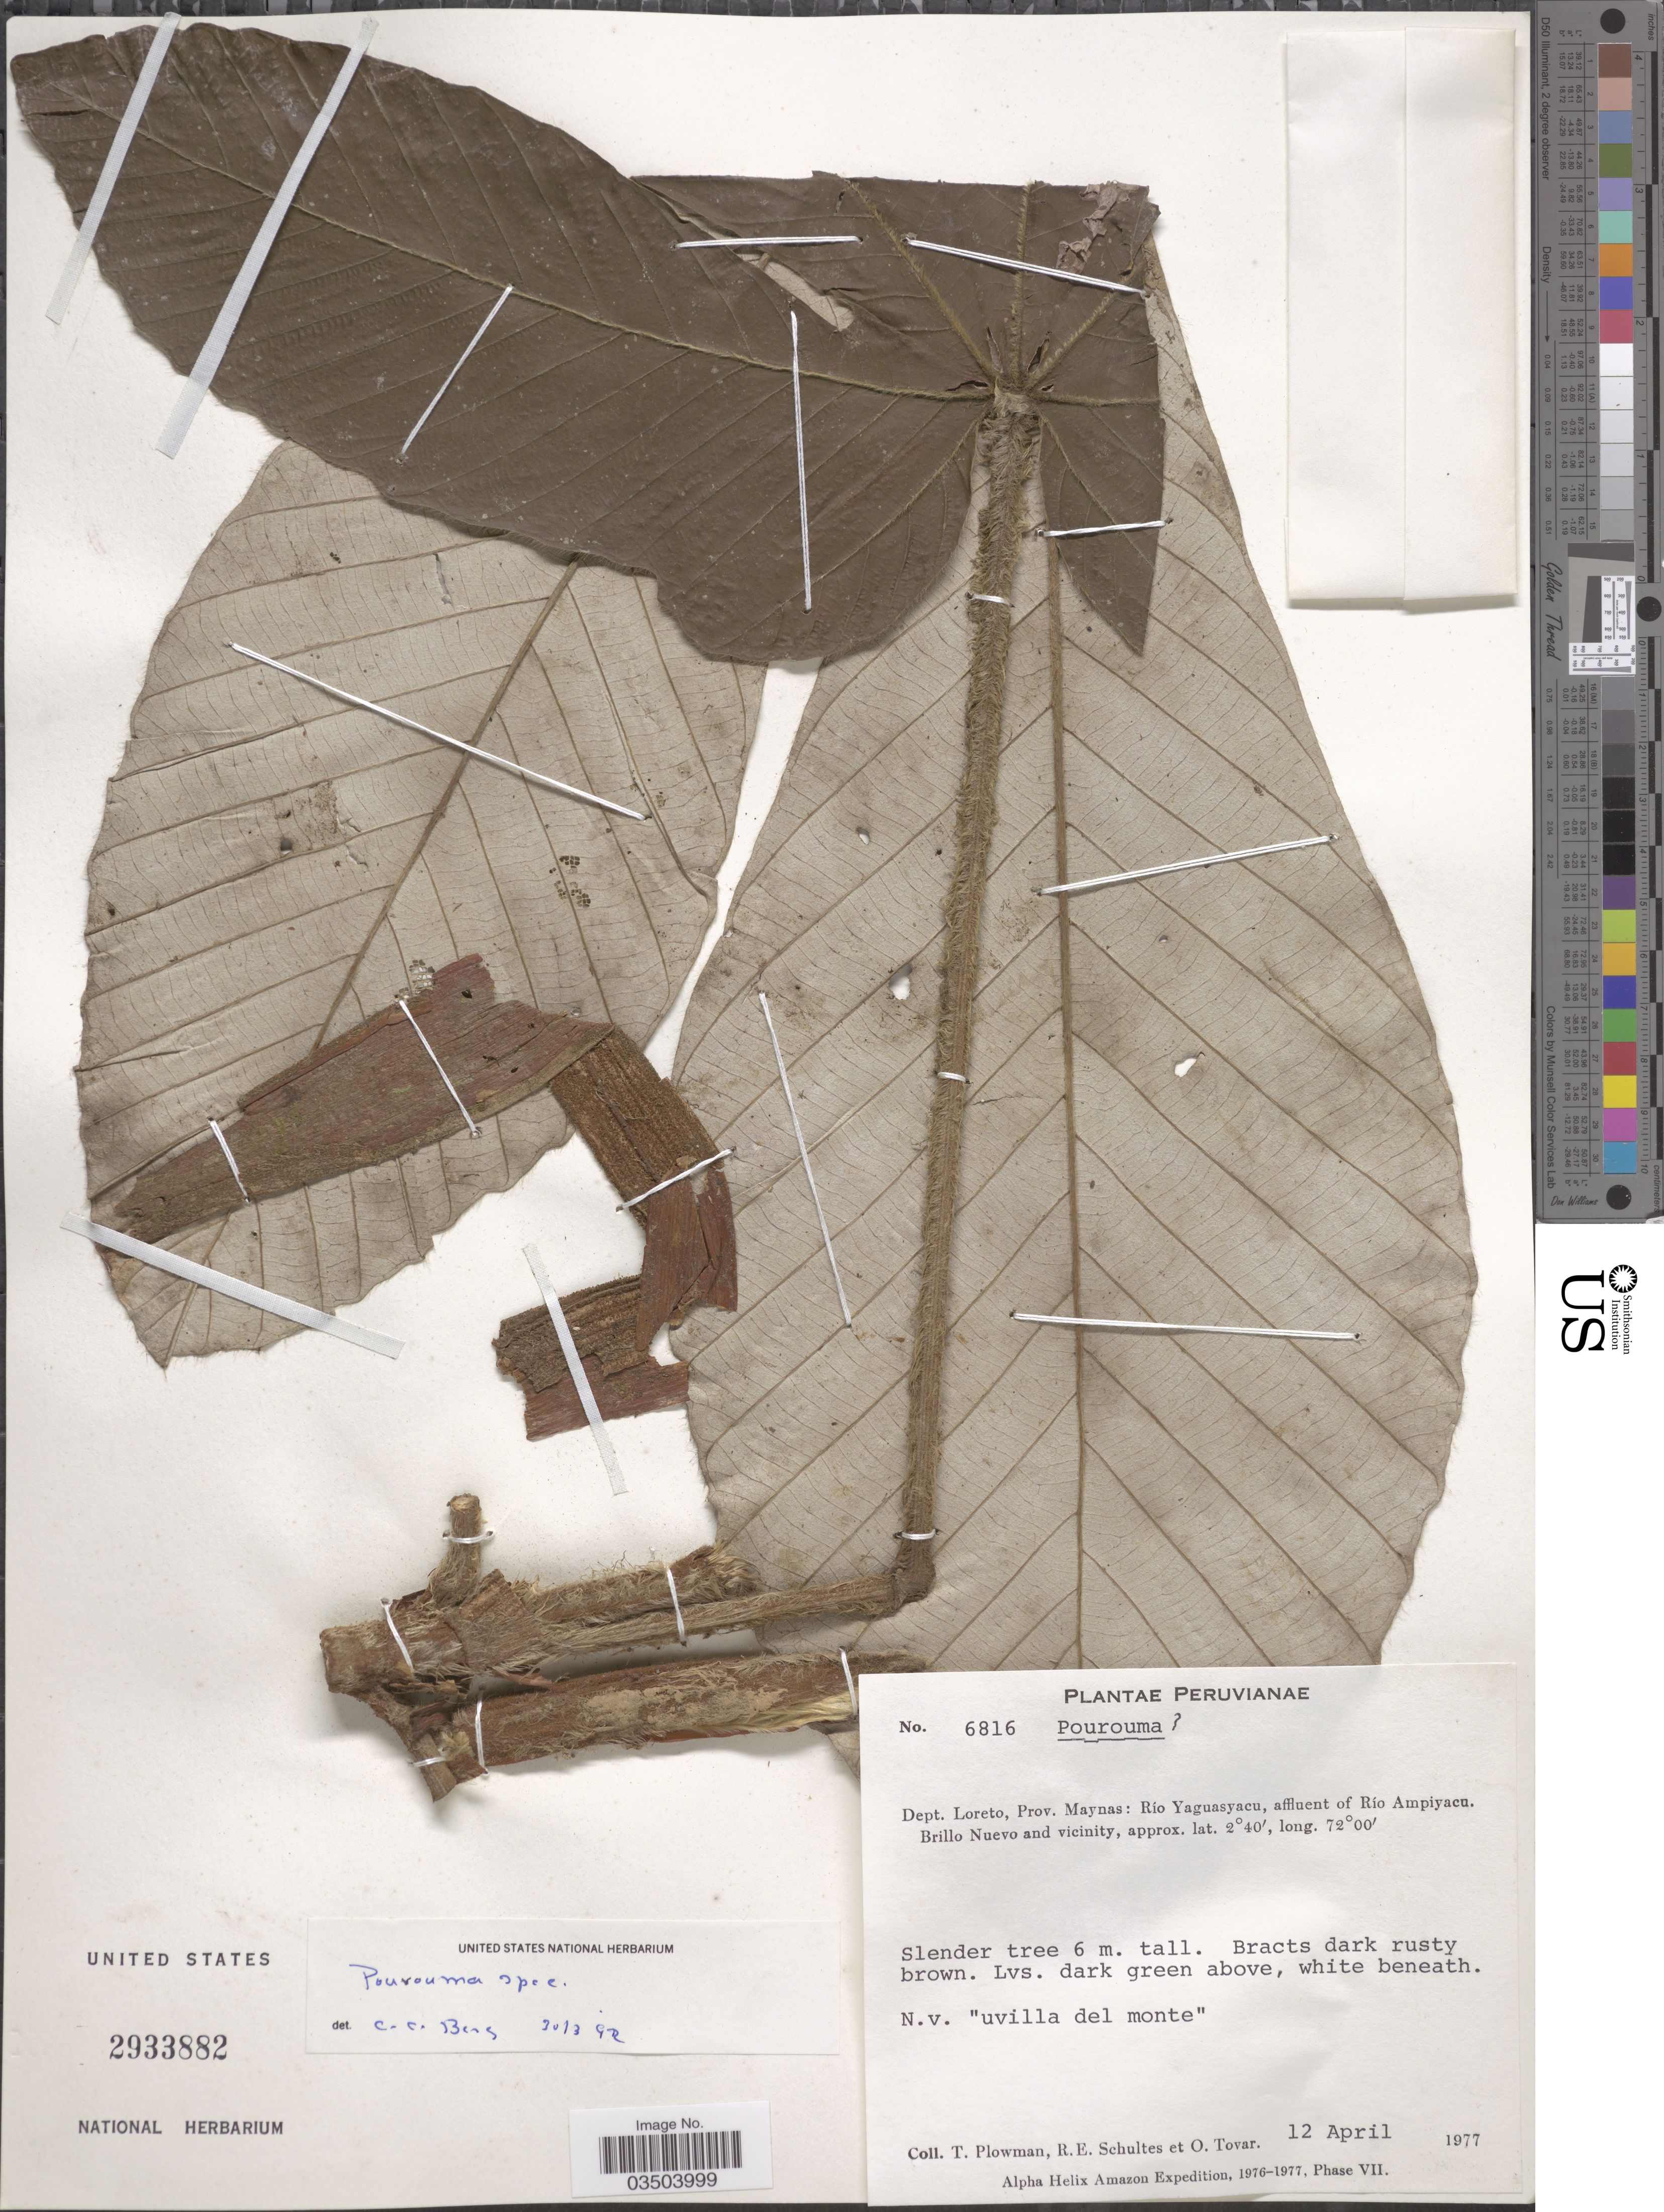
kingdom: Plantae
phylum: Tracheophyta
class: Magnoliopsida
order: Rosales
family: Urticaceae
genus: Pourouma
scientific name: Pourouma sp.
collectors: T. Plowman, R. E. Schultes & Ó. Tovar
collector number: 6816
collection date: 1977-04-12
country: Peru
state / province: Loreto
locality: Dept. Loreto, Prov. Maynas: Río Yaguasyacu, affluent of Río Ampiyacu. Brillo Nuevo and vicinity.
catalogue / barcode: US 2933882